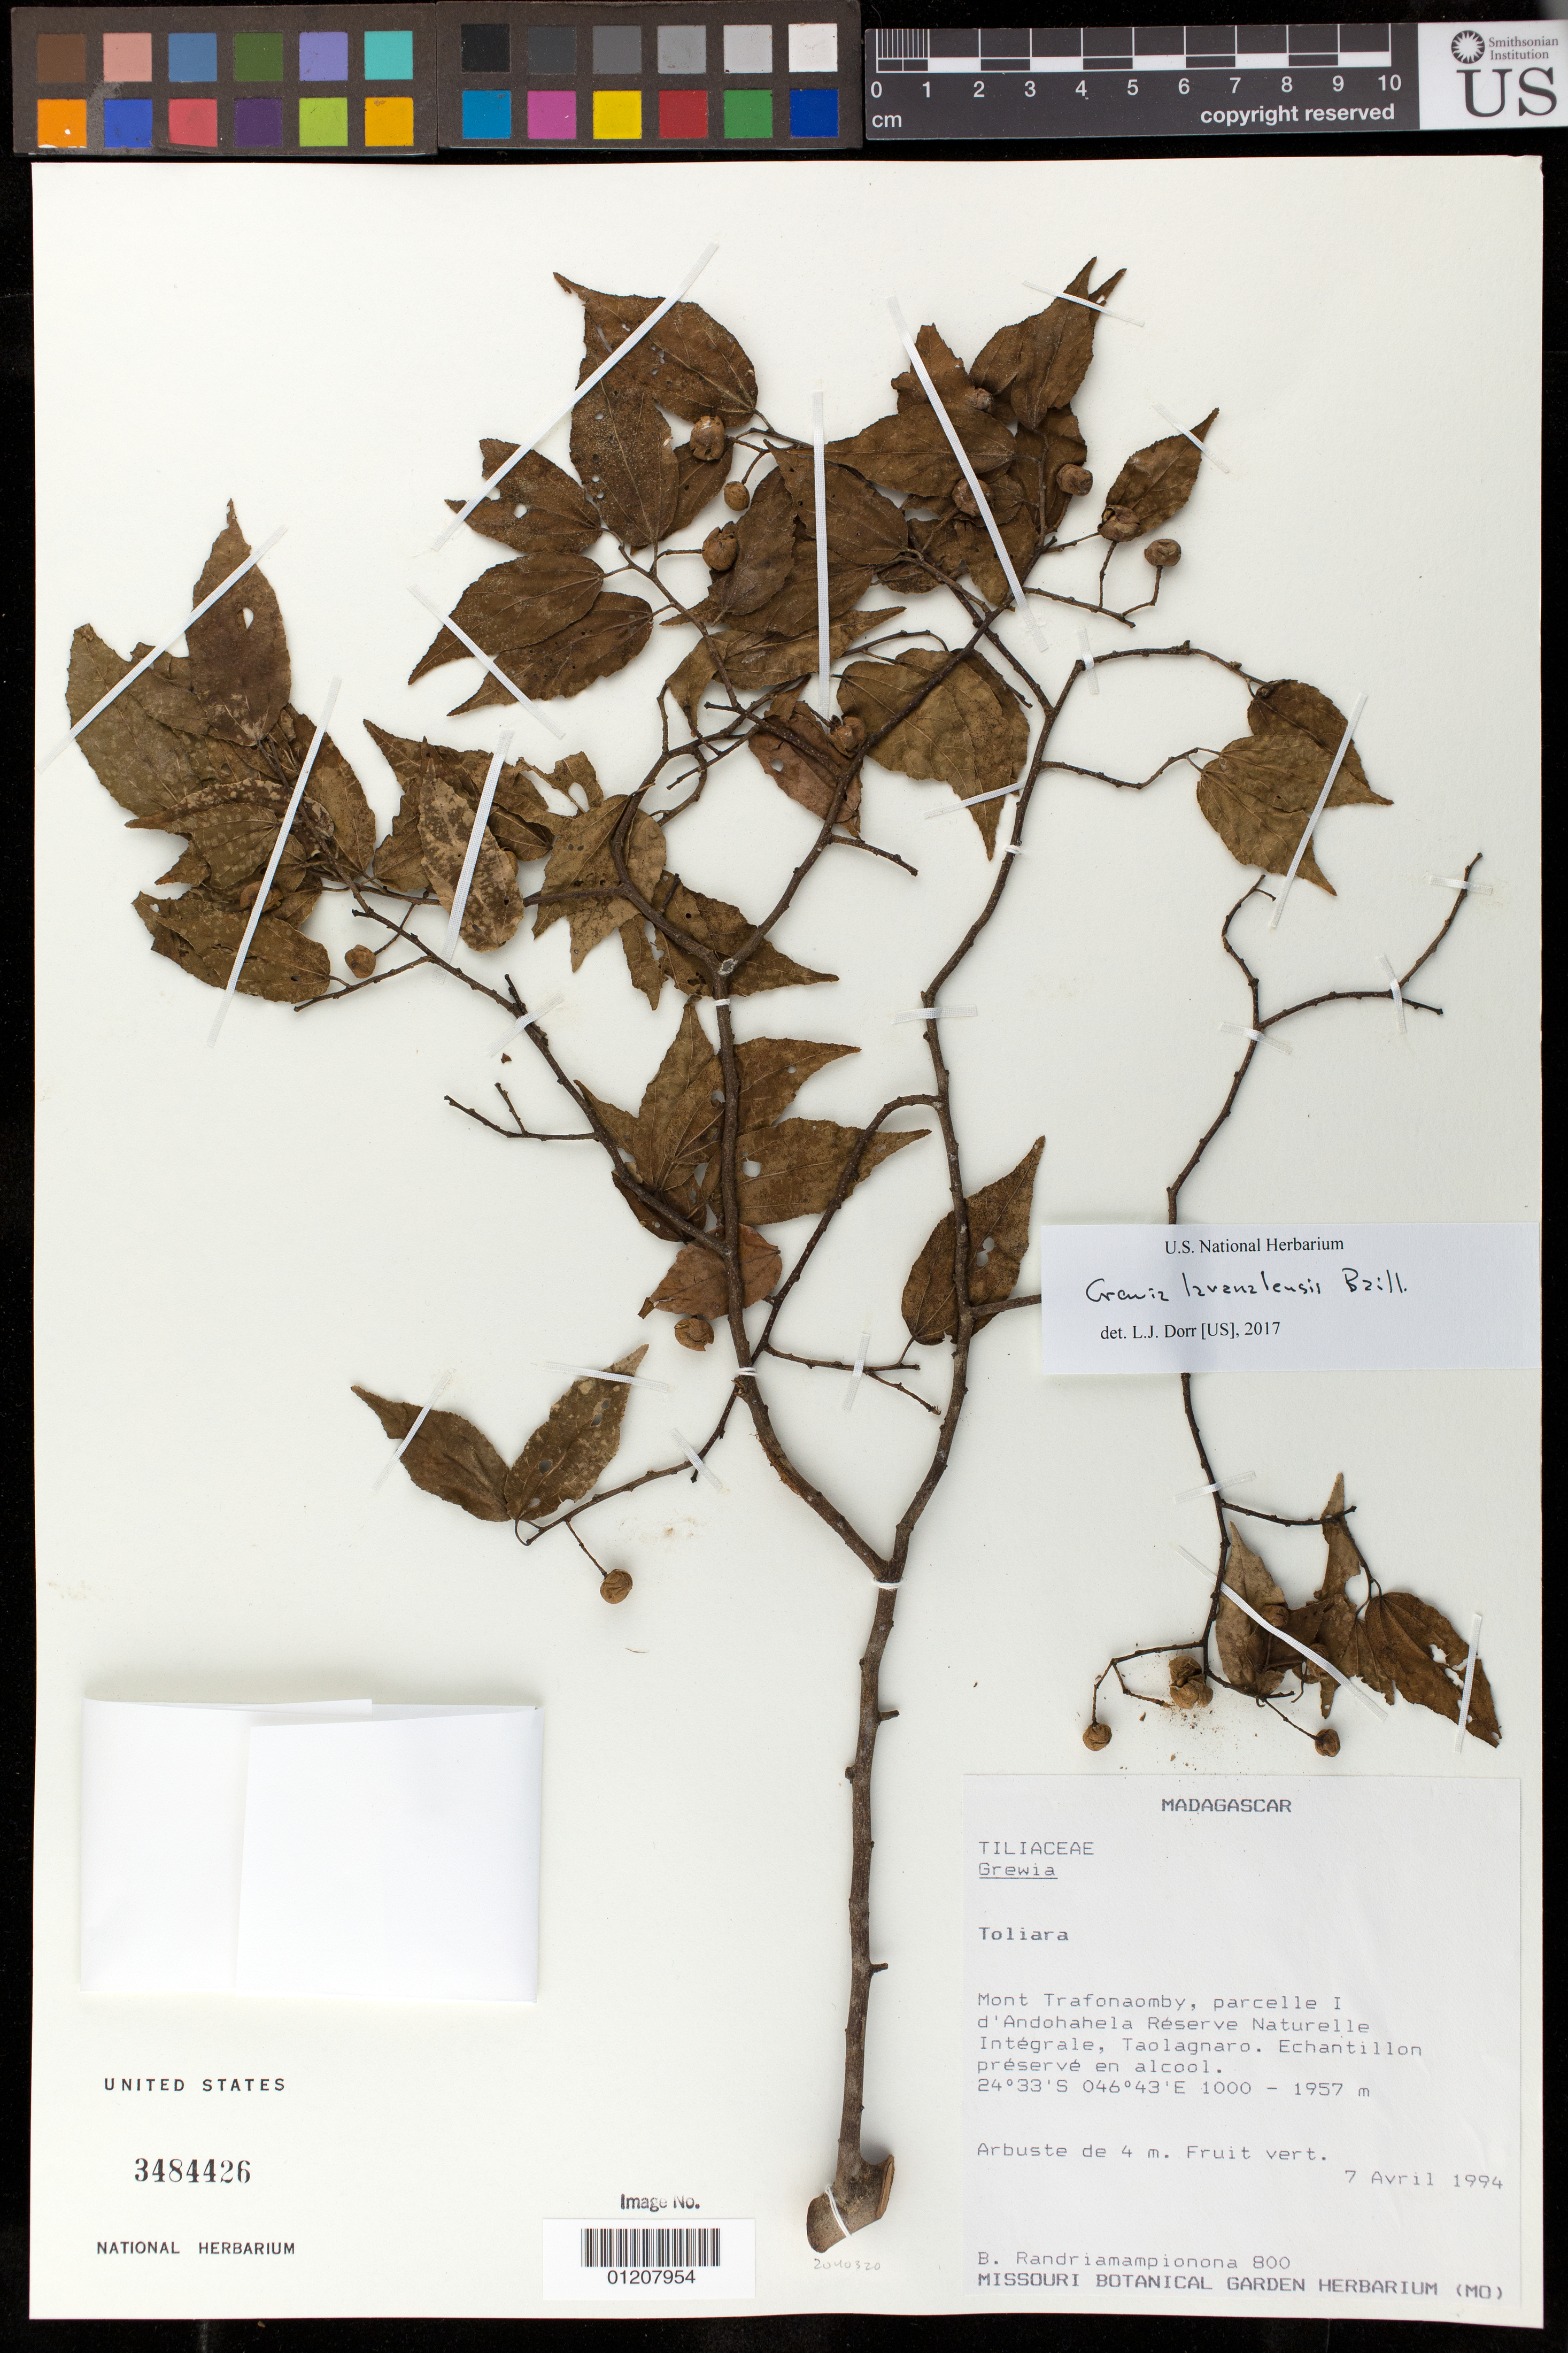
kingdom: Plantae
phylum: Tracheophyta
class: Magnoliopsida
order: Malvales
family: Malvaceae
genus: Grewia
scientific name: Grewia lavanalensis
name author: Baill.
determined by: Dorr, L. J., (BOT), Smithsonian Institution - National Museum of Natural History (UNITED STATES)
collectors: B. Randriamampionona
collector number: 800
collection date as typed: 04 Jul 1994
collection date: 1994-07-04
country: Madagascar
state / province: Anosy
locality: Toliara: Mont Trafonaomby, parcelle I d'Andohahela Reserve Naturelle Integrale, Taolagnaro.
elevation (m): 1000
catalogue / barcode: US 3484426